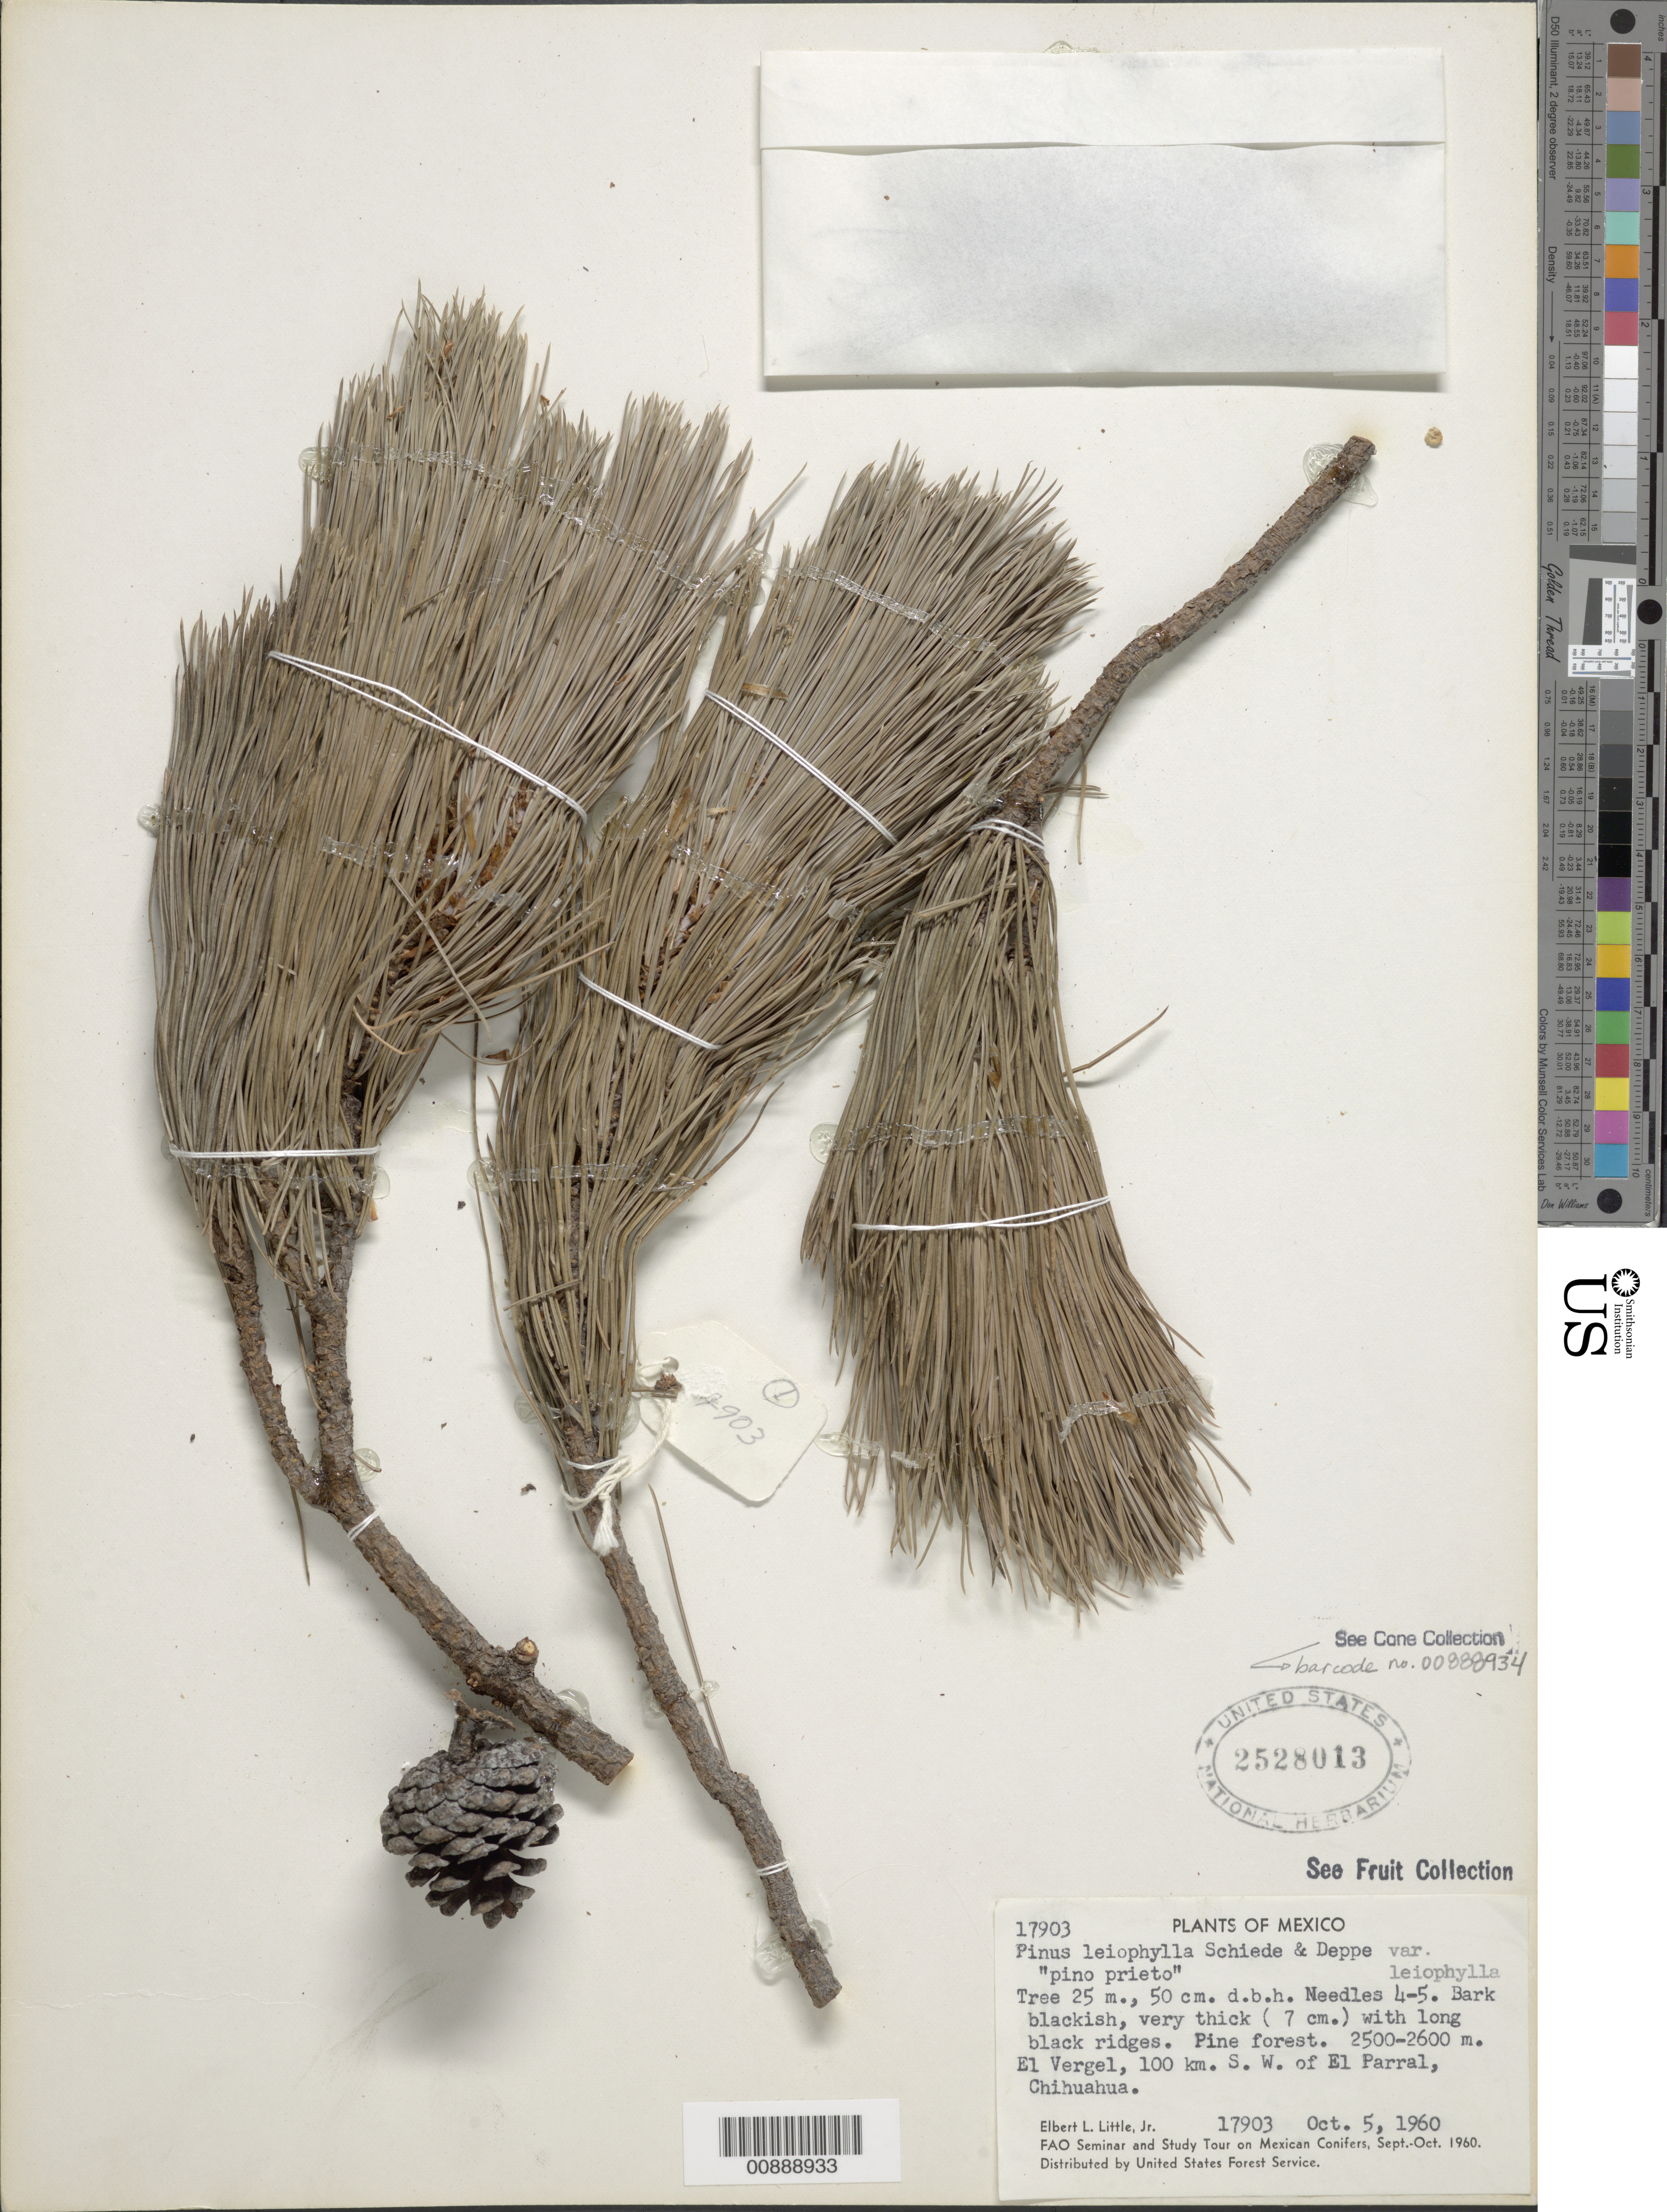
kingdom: Plantae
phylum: Tracheophyta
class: Pinopsida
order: Pinales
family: Pinaceae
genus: Pinus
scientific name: Pinus leiophylla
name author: Schiede ex Schltdl. & Cham.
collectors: E. L. Little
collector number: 17903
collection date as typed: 05 Oct 1960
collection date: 1960-10-05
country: Mexico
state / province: Chihuahua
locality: El Vergel, 100 km. SW of El Parral, Chihuahua.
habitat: Pine forest.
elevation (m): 2600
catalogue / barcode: US 2528013